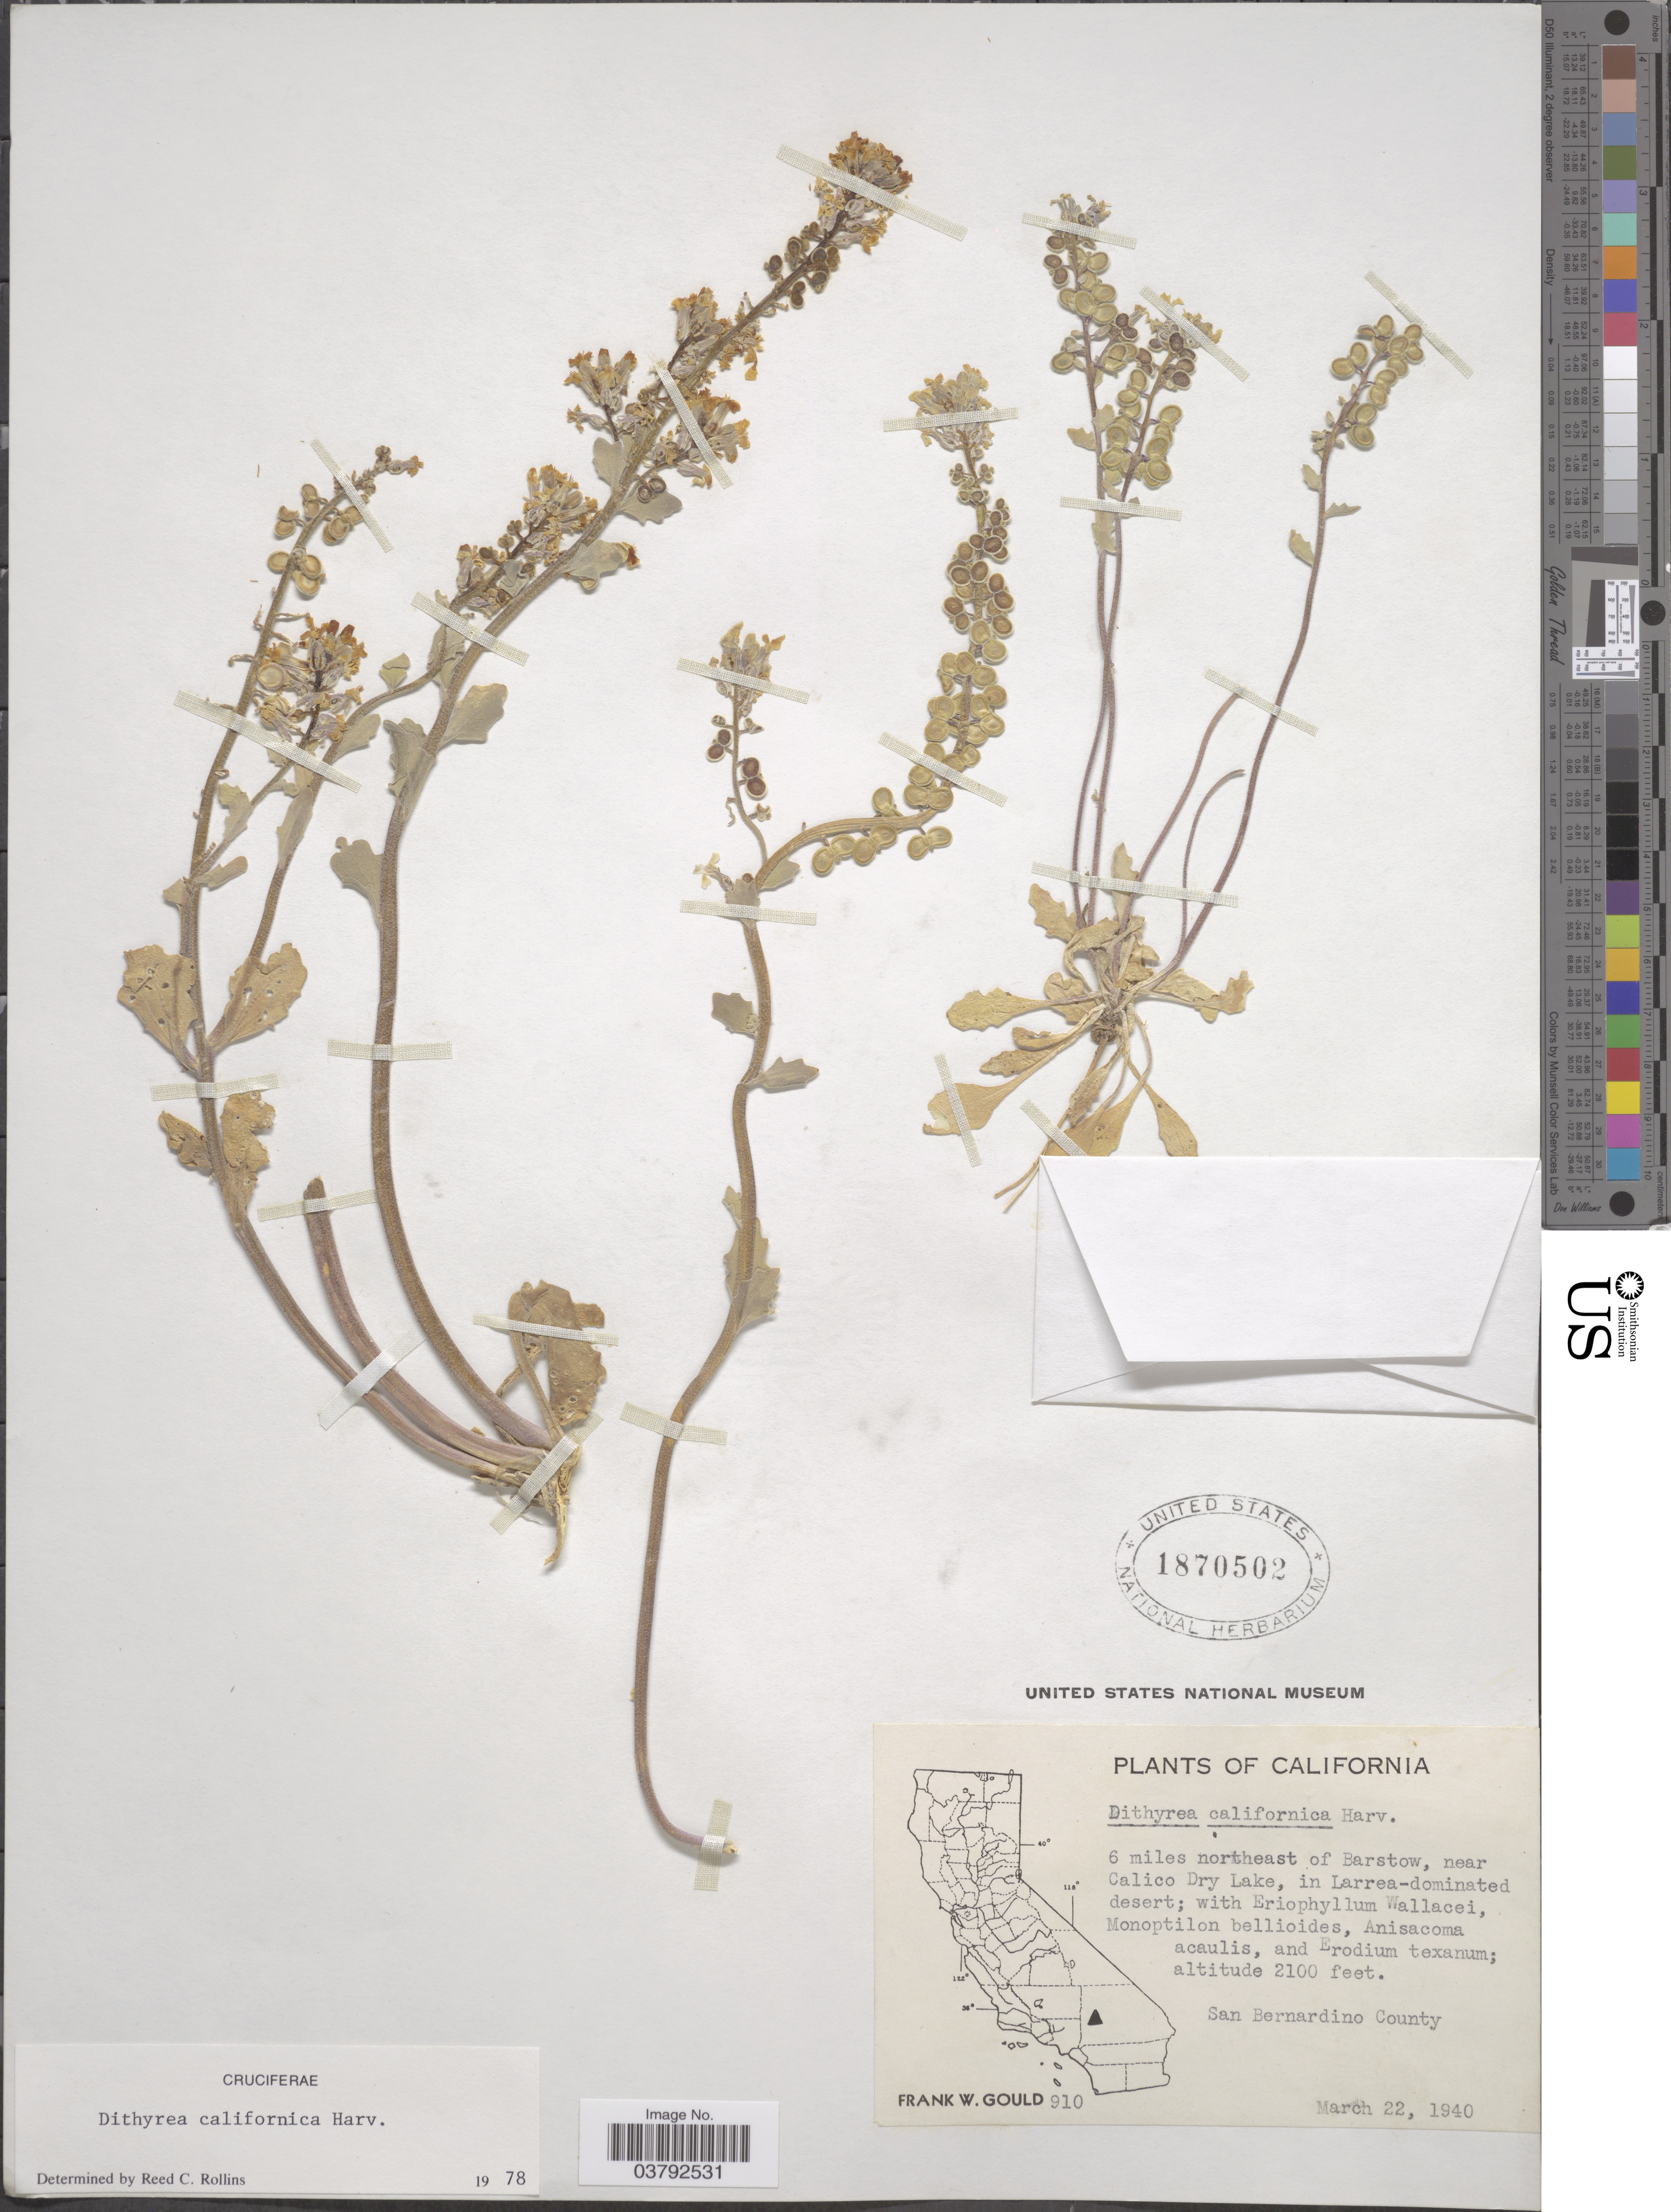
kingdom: Plantae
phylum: Tracheophyta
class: Magnoliopsida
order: Brassicales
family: Brassicaceae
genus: Dithyrea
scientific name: Dithyrea californica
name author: Harv.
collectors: F. W. Gould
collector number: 910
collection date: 1940-03-22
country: United States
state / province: California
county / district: San Bernardino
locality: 6 miles northeast of Barstow, near Calico Dry Lake. San Bernardino County.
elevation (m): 640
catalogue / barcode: US 1870502